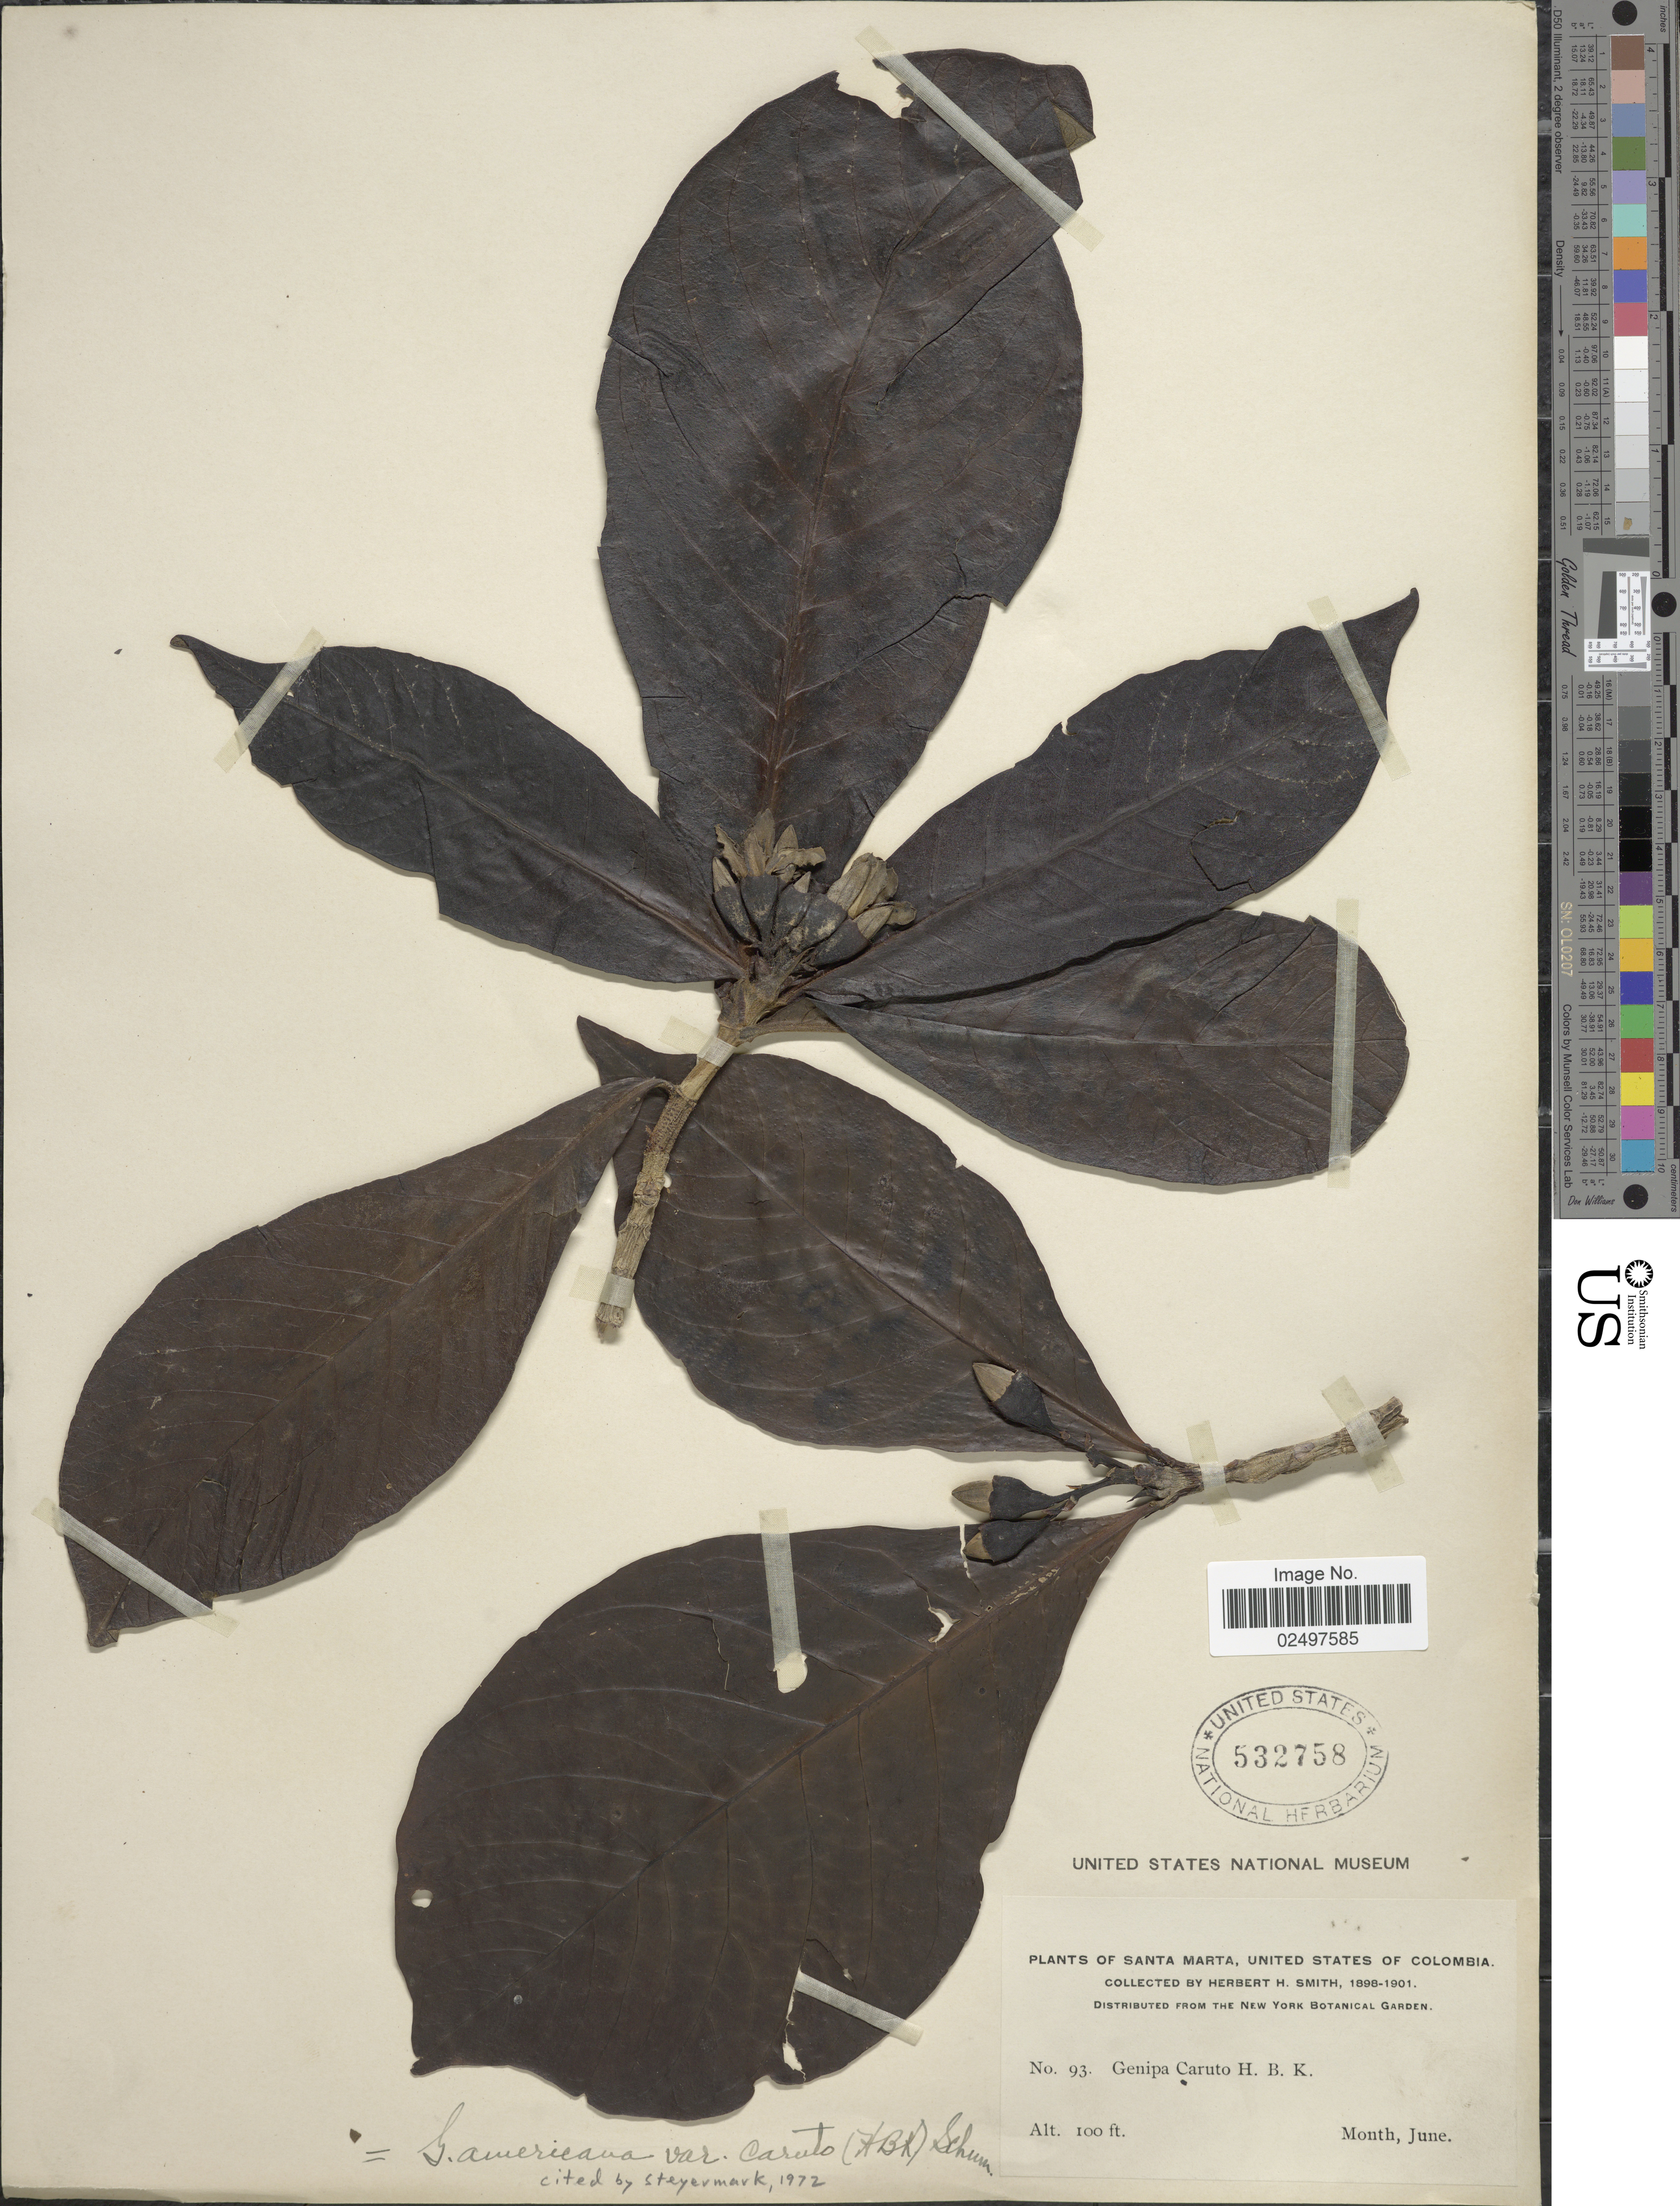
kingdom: Plantae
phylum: Tracheophyta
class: Magnoliopsida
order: Gentianales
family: Rubiaceae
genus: Genipa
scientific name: Genipa americana var. caruto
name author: (Kunth) K. Schum.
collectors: Herbert H. Smith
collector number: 93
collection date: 1898-06/1901-06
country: Colombia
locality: Santa Marta, United States of Colombia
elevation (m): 30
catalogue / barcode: US 532758